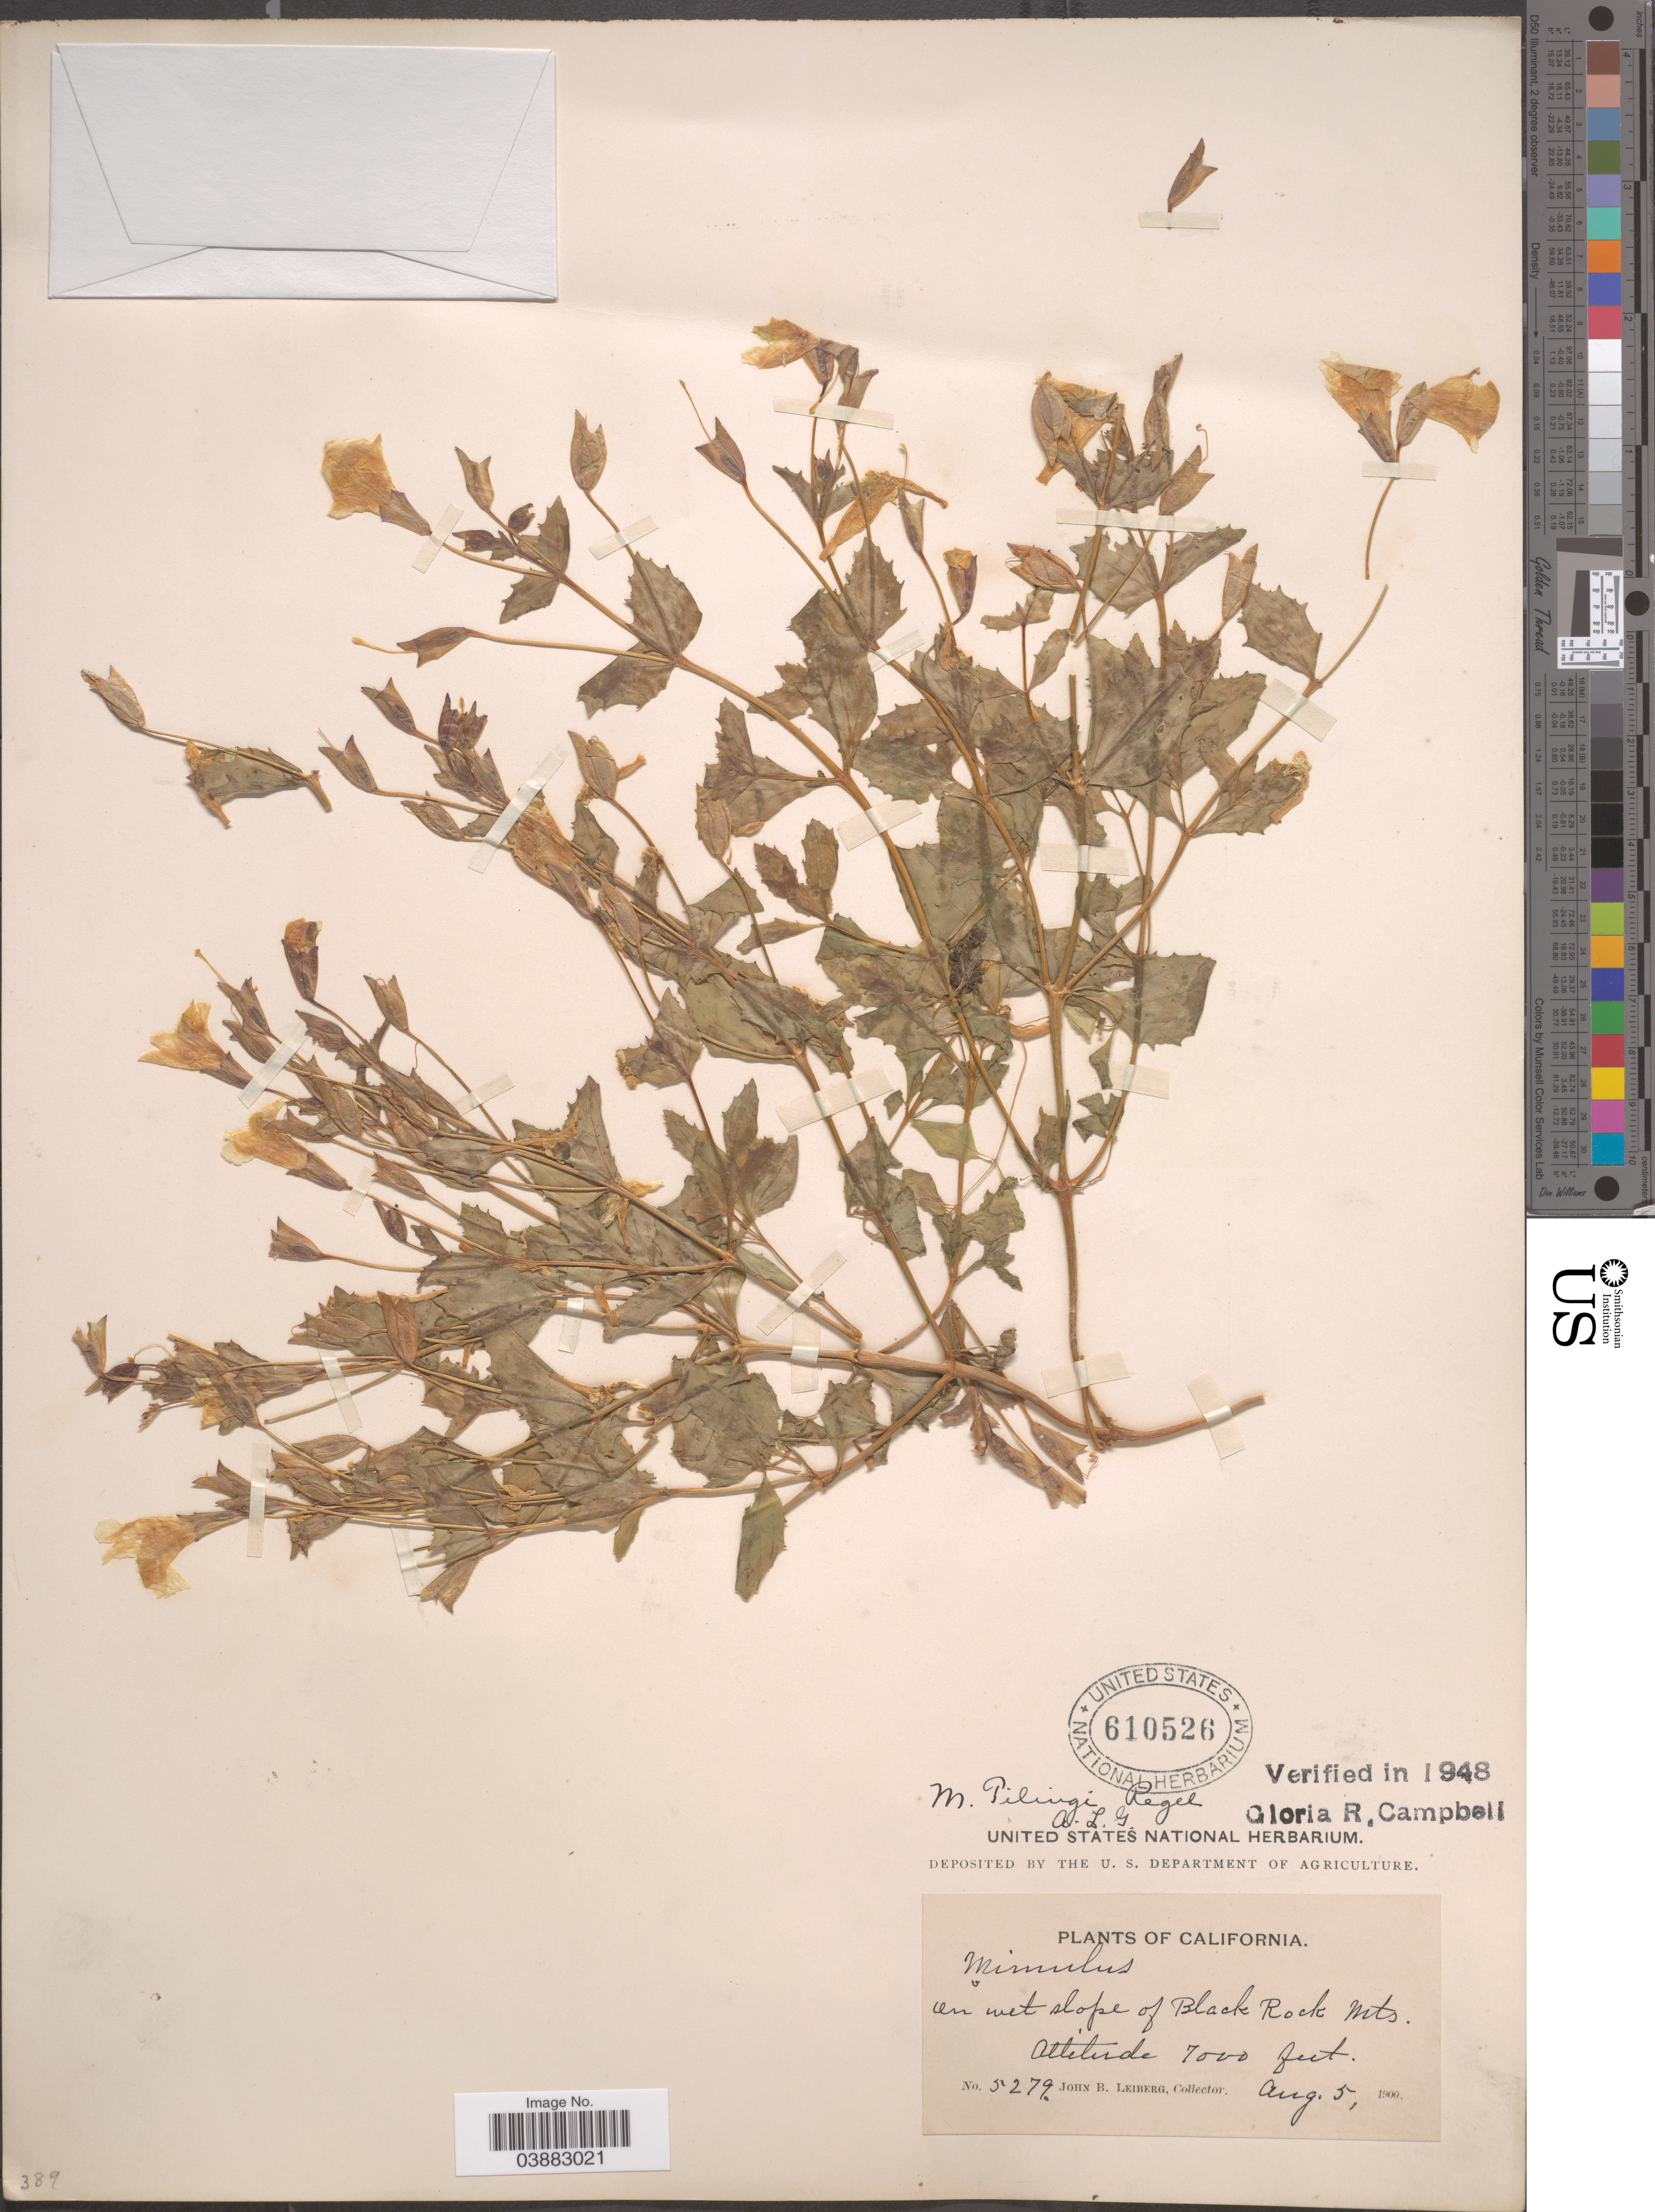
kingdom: Plantae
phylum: Tracheophyta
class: Magnoliopsida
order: Lamiales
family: Phrymaceae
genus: Mimulus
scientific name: Mimulus tilingii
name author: Regel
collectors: J. B. Leiberg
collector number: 5279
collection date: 1900-08-05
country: United States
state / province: California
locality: On wet slope of Black Rock Mts.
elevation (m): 2134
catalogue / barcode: US 610526